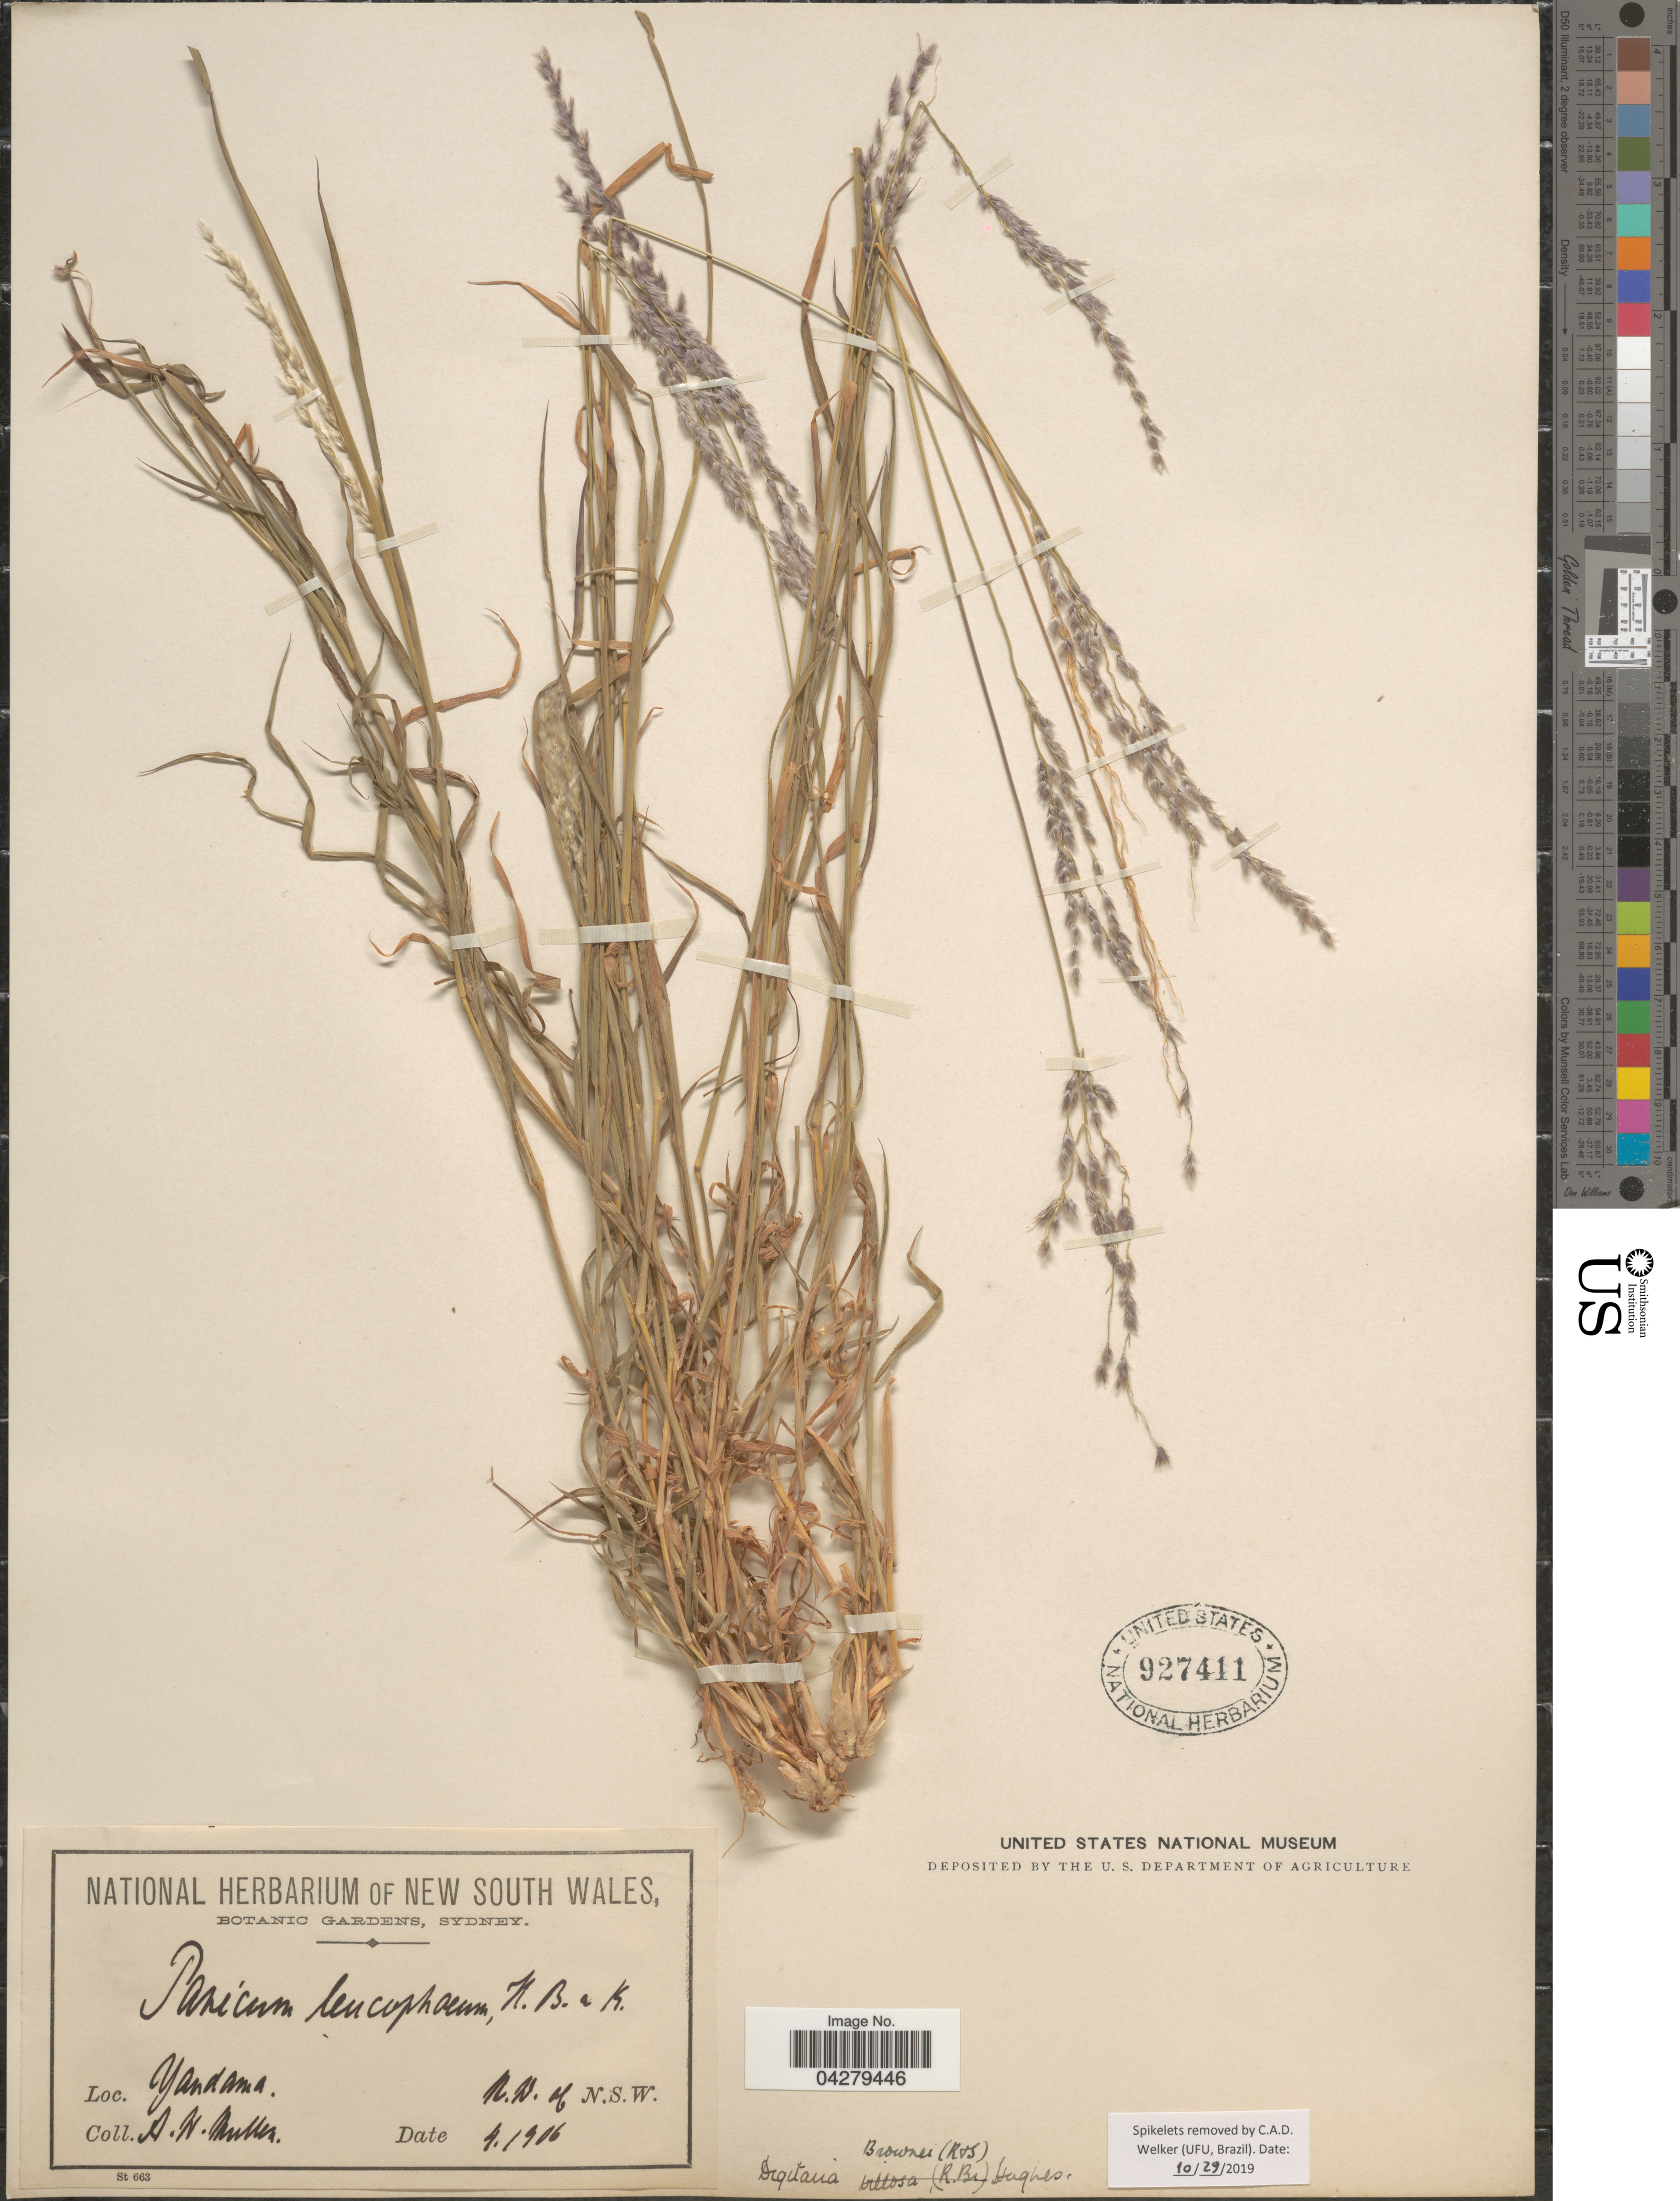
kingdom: Plantae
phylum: Tracheophyta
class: Liliopsida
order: Poales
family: Poaceae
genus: Digitaria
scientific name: Digitaria brownii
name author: (Roem. & Schult.) Hughes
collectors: A. Muller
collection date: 1906-04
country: Australia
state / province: New South Wales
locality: Yandama. N.W. of N.S.W.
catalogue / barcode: US 927411